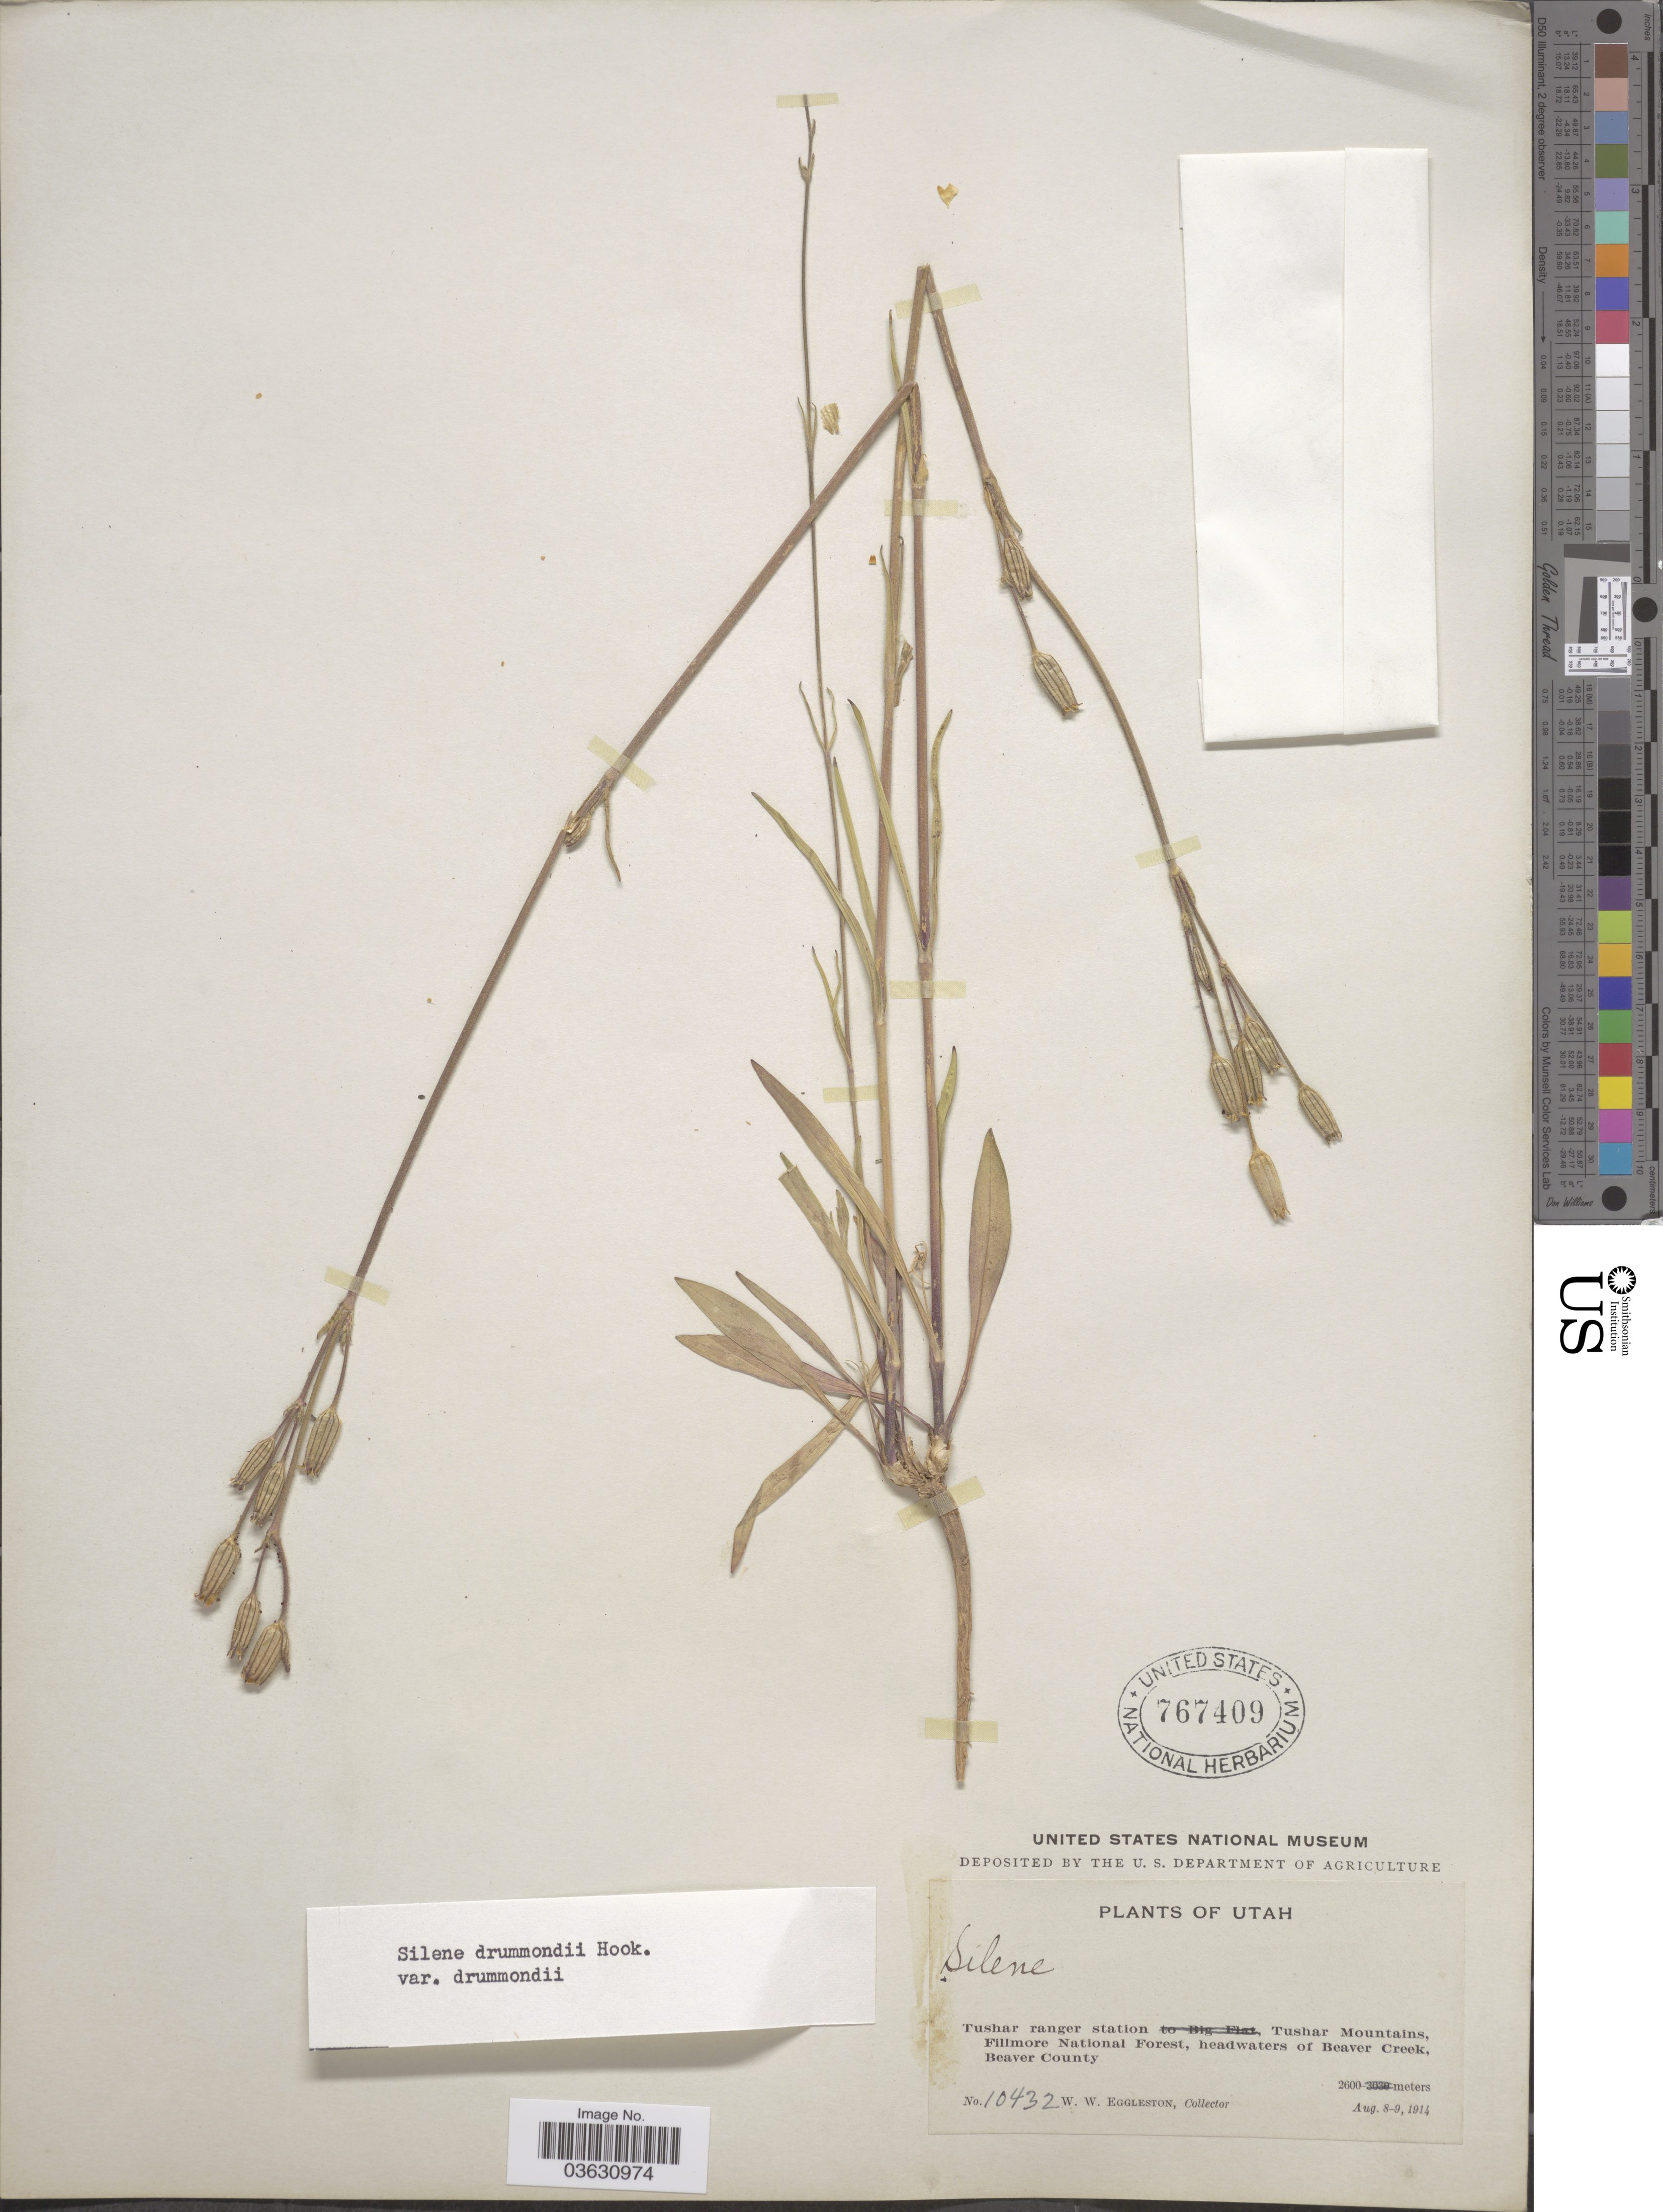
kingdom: Plantae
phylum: Tracheophyta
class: Magnoliopsida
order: Caryophyllales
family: Caryophyllaceae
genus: Silene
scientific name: Silene drummondii var. drummondii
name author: Hook.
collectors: W. W. Eggleston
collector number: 10432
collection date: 1914-08-08/1914-08-09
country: United States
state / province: Utah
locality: Tushar ranger station, Tushar Mountains, Fillmore National Forest, headwaters of Beaver Creek, Beaver County.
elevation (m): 2600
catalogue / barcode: US 767409